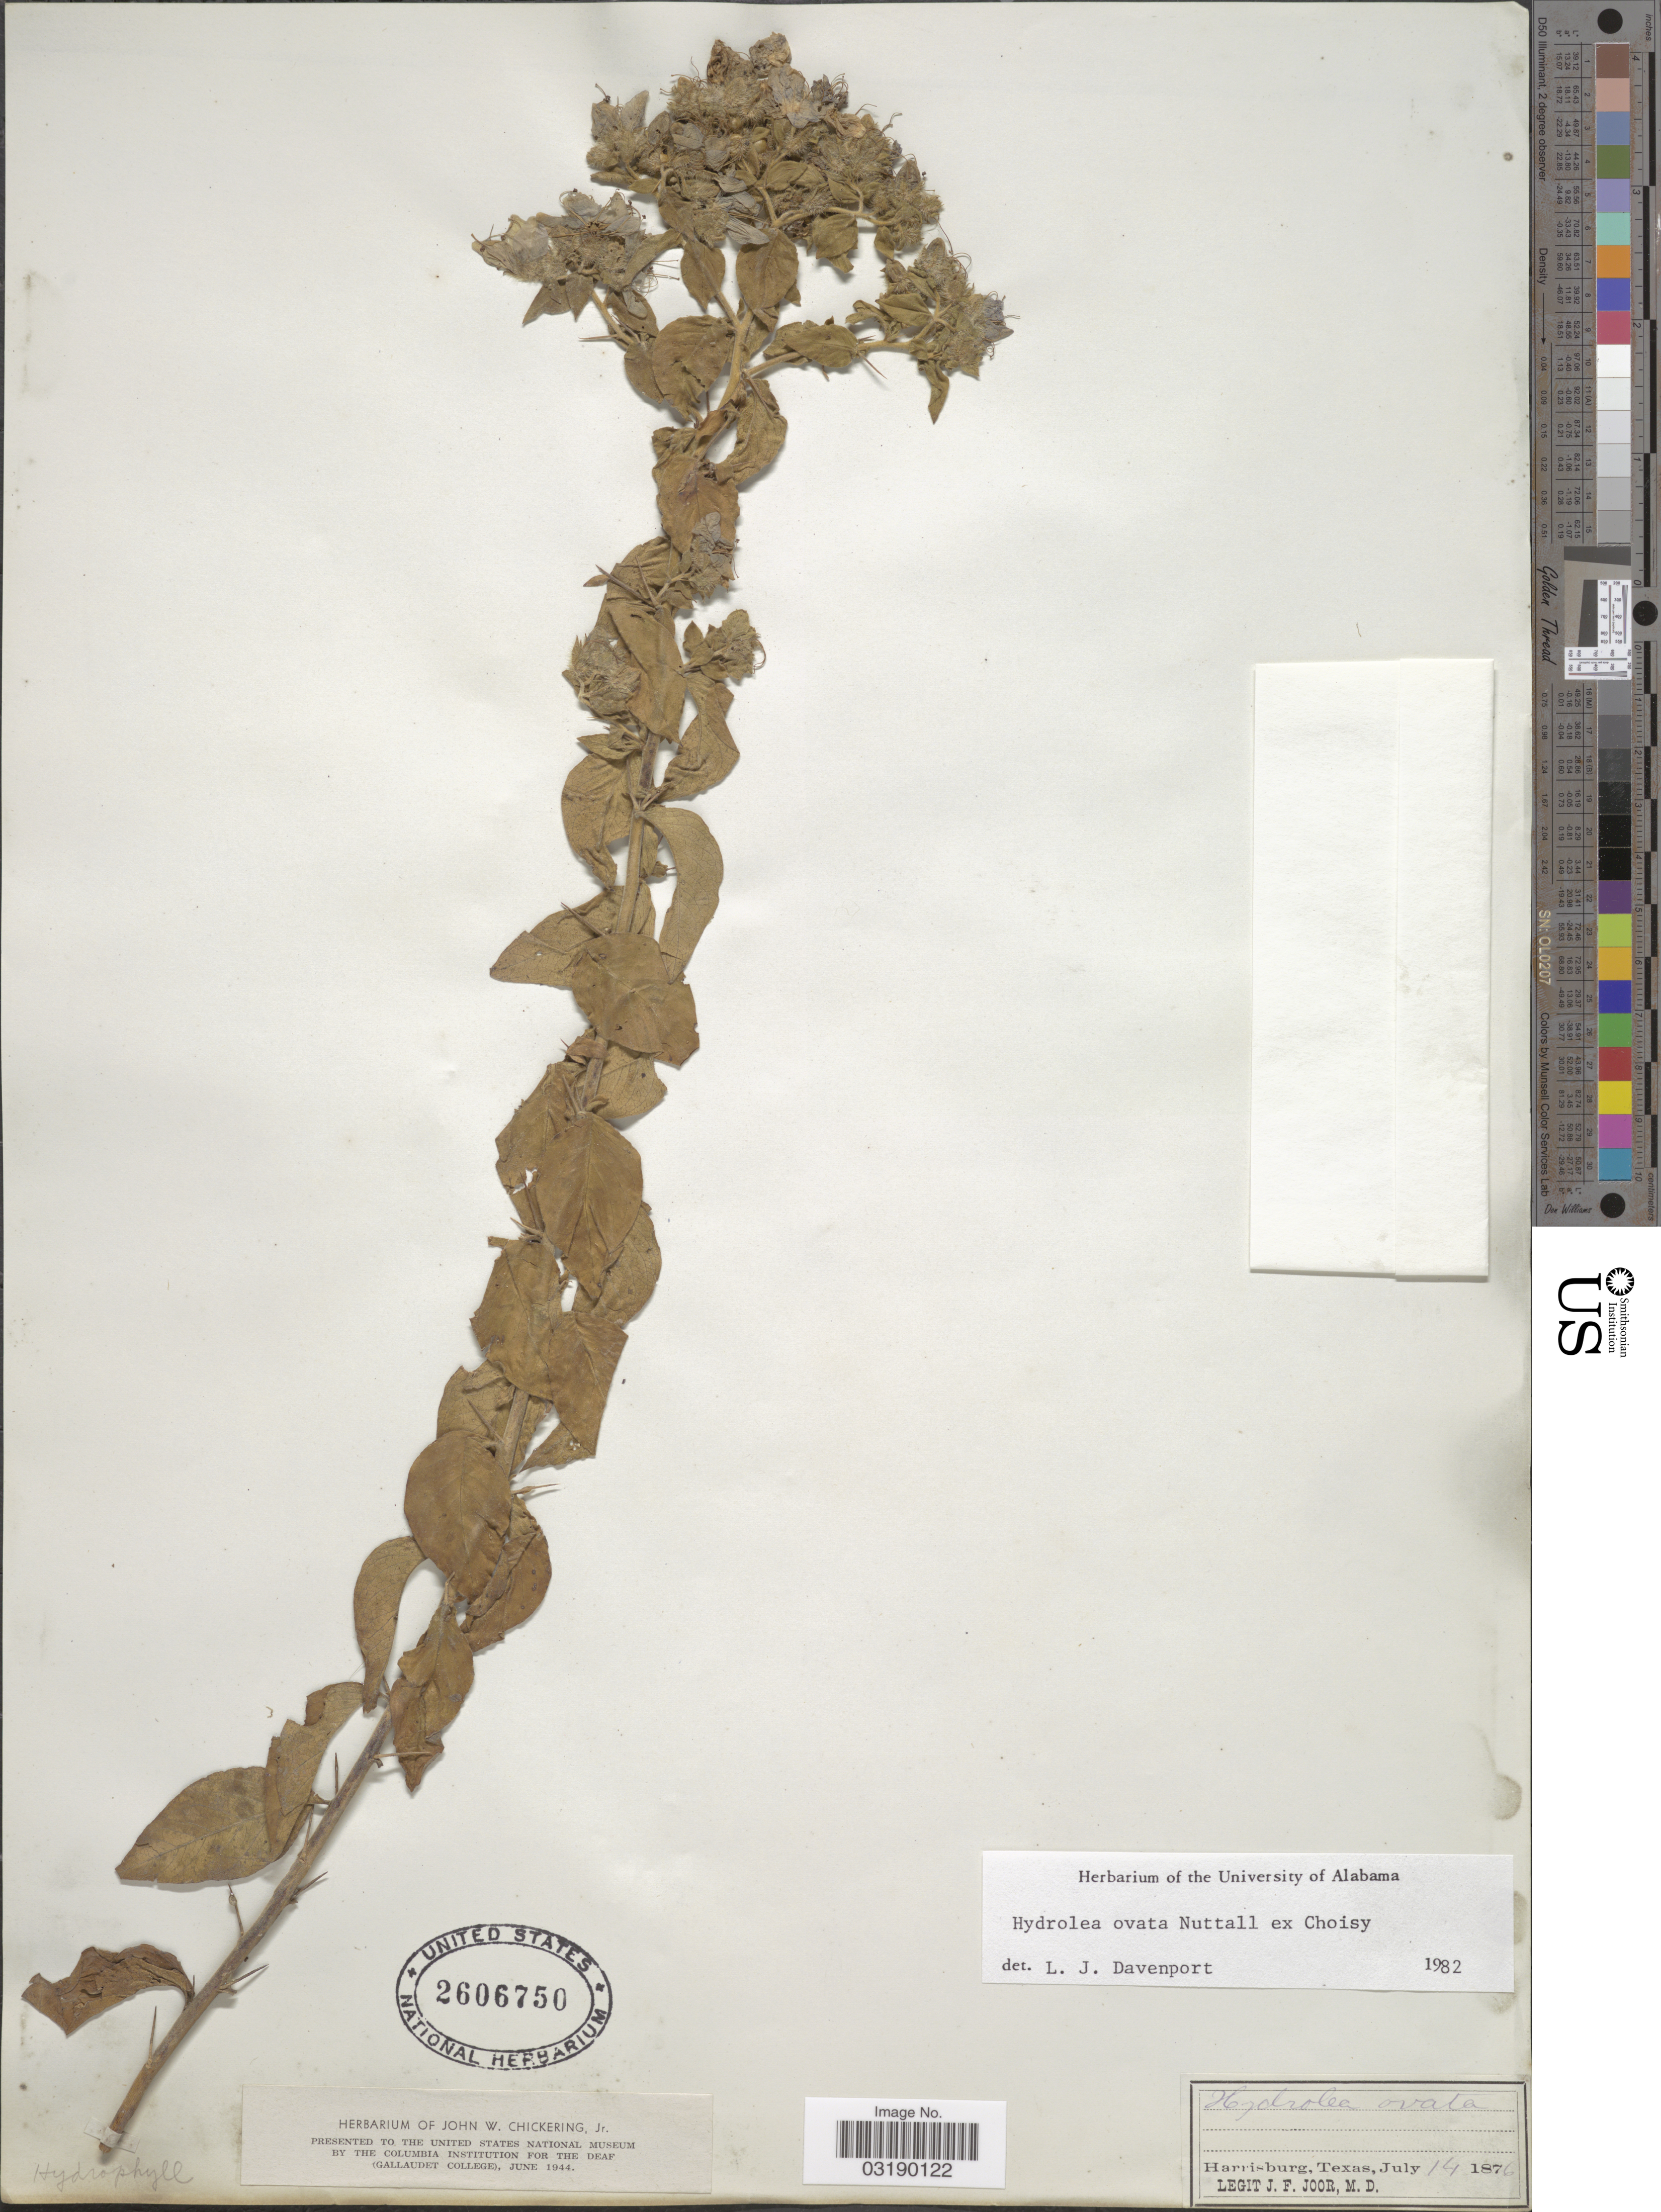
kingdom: Plantae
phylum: Tracheophyta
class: Magnoliopsida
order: Solanales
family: Hydroleaceae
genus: Hydrolea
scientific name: Hydrolea ovata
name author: Nutt. ex Choisy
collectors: J. F. Joor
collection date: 1876-07-14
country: United States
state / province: Texas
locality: Harrisburg.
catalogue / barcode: US 2606750